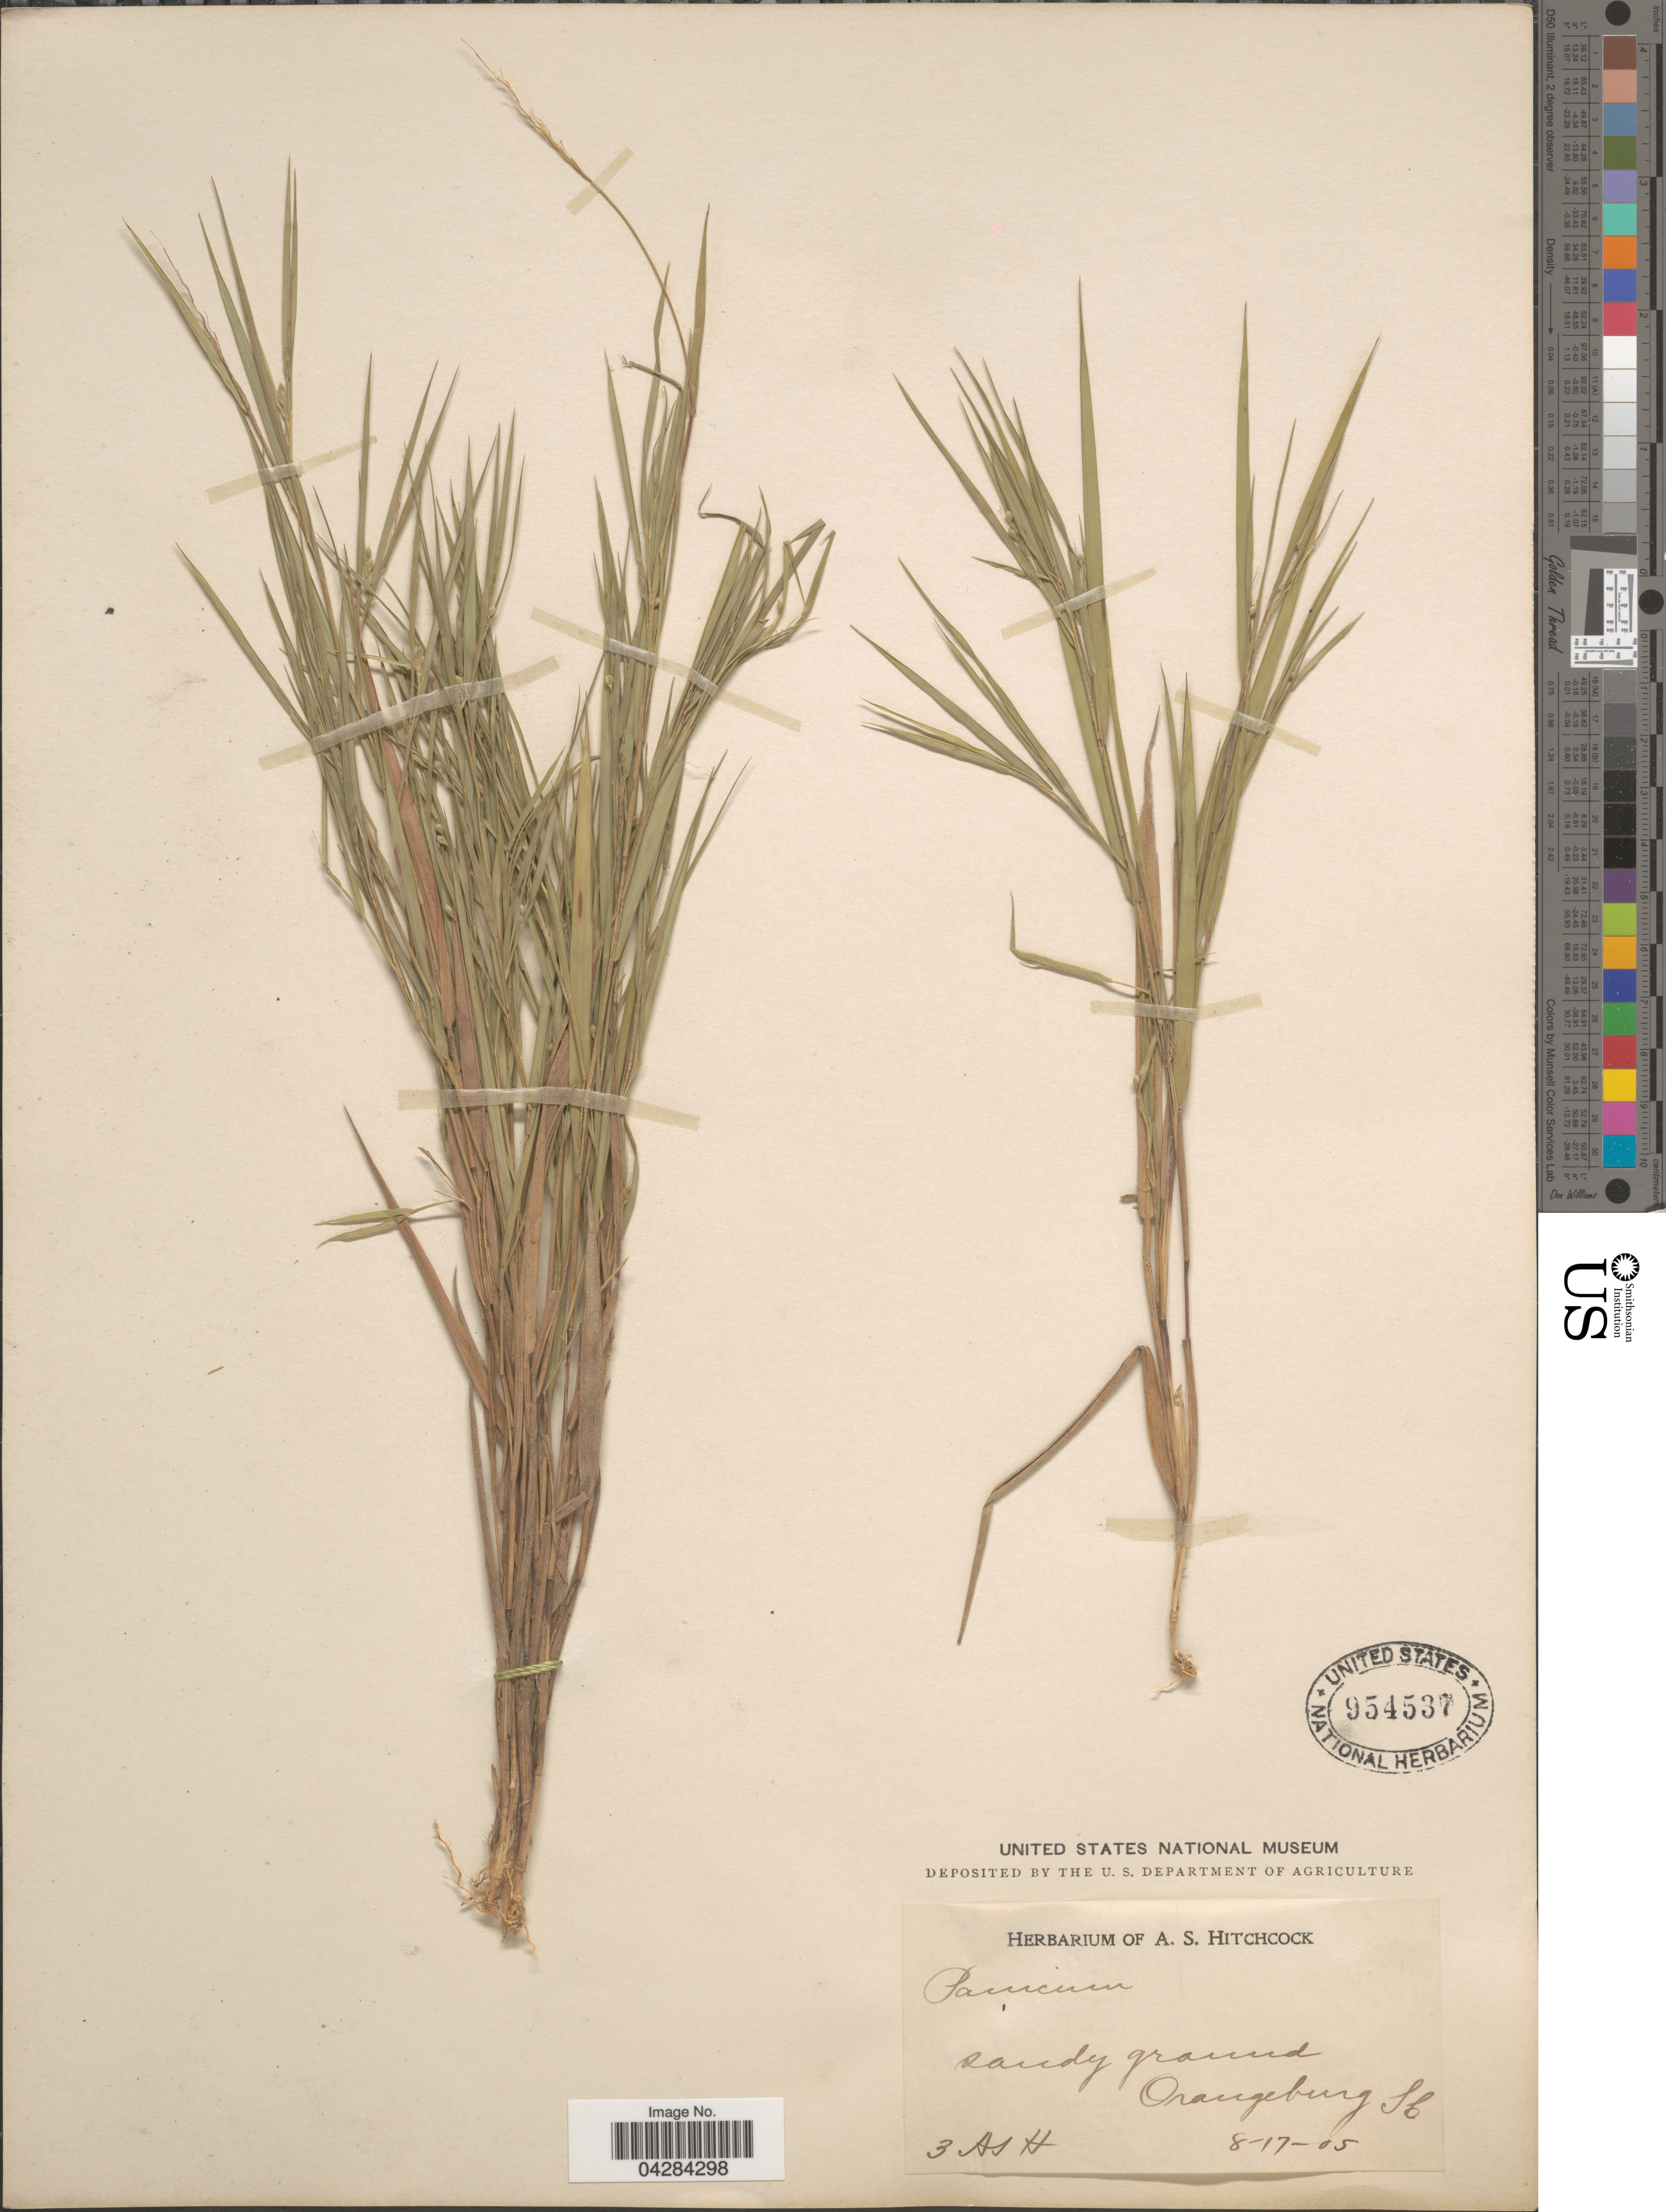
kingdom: Plantae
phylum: Tracheophyta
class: Liliopsida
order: Poales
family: Poaceae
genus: Dichanthelium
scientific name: Dichanthelium ovale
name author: (Elliott) Gould & C.A. Clark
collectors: A. S. Hitchcock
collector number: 3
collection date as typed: Transcribed d/m/y: 17/8/5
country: United States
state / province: South Carolina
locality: Sandy ground. Orangeburg.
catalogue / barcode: US 954537